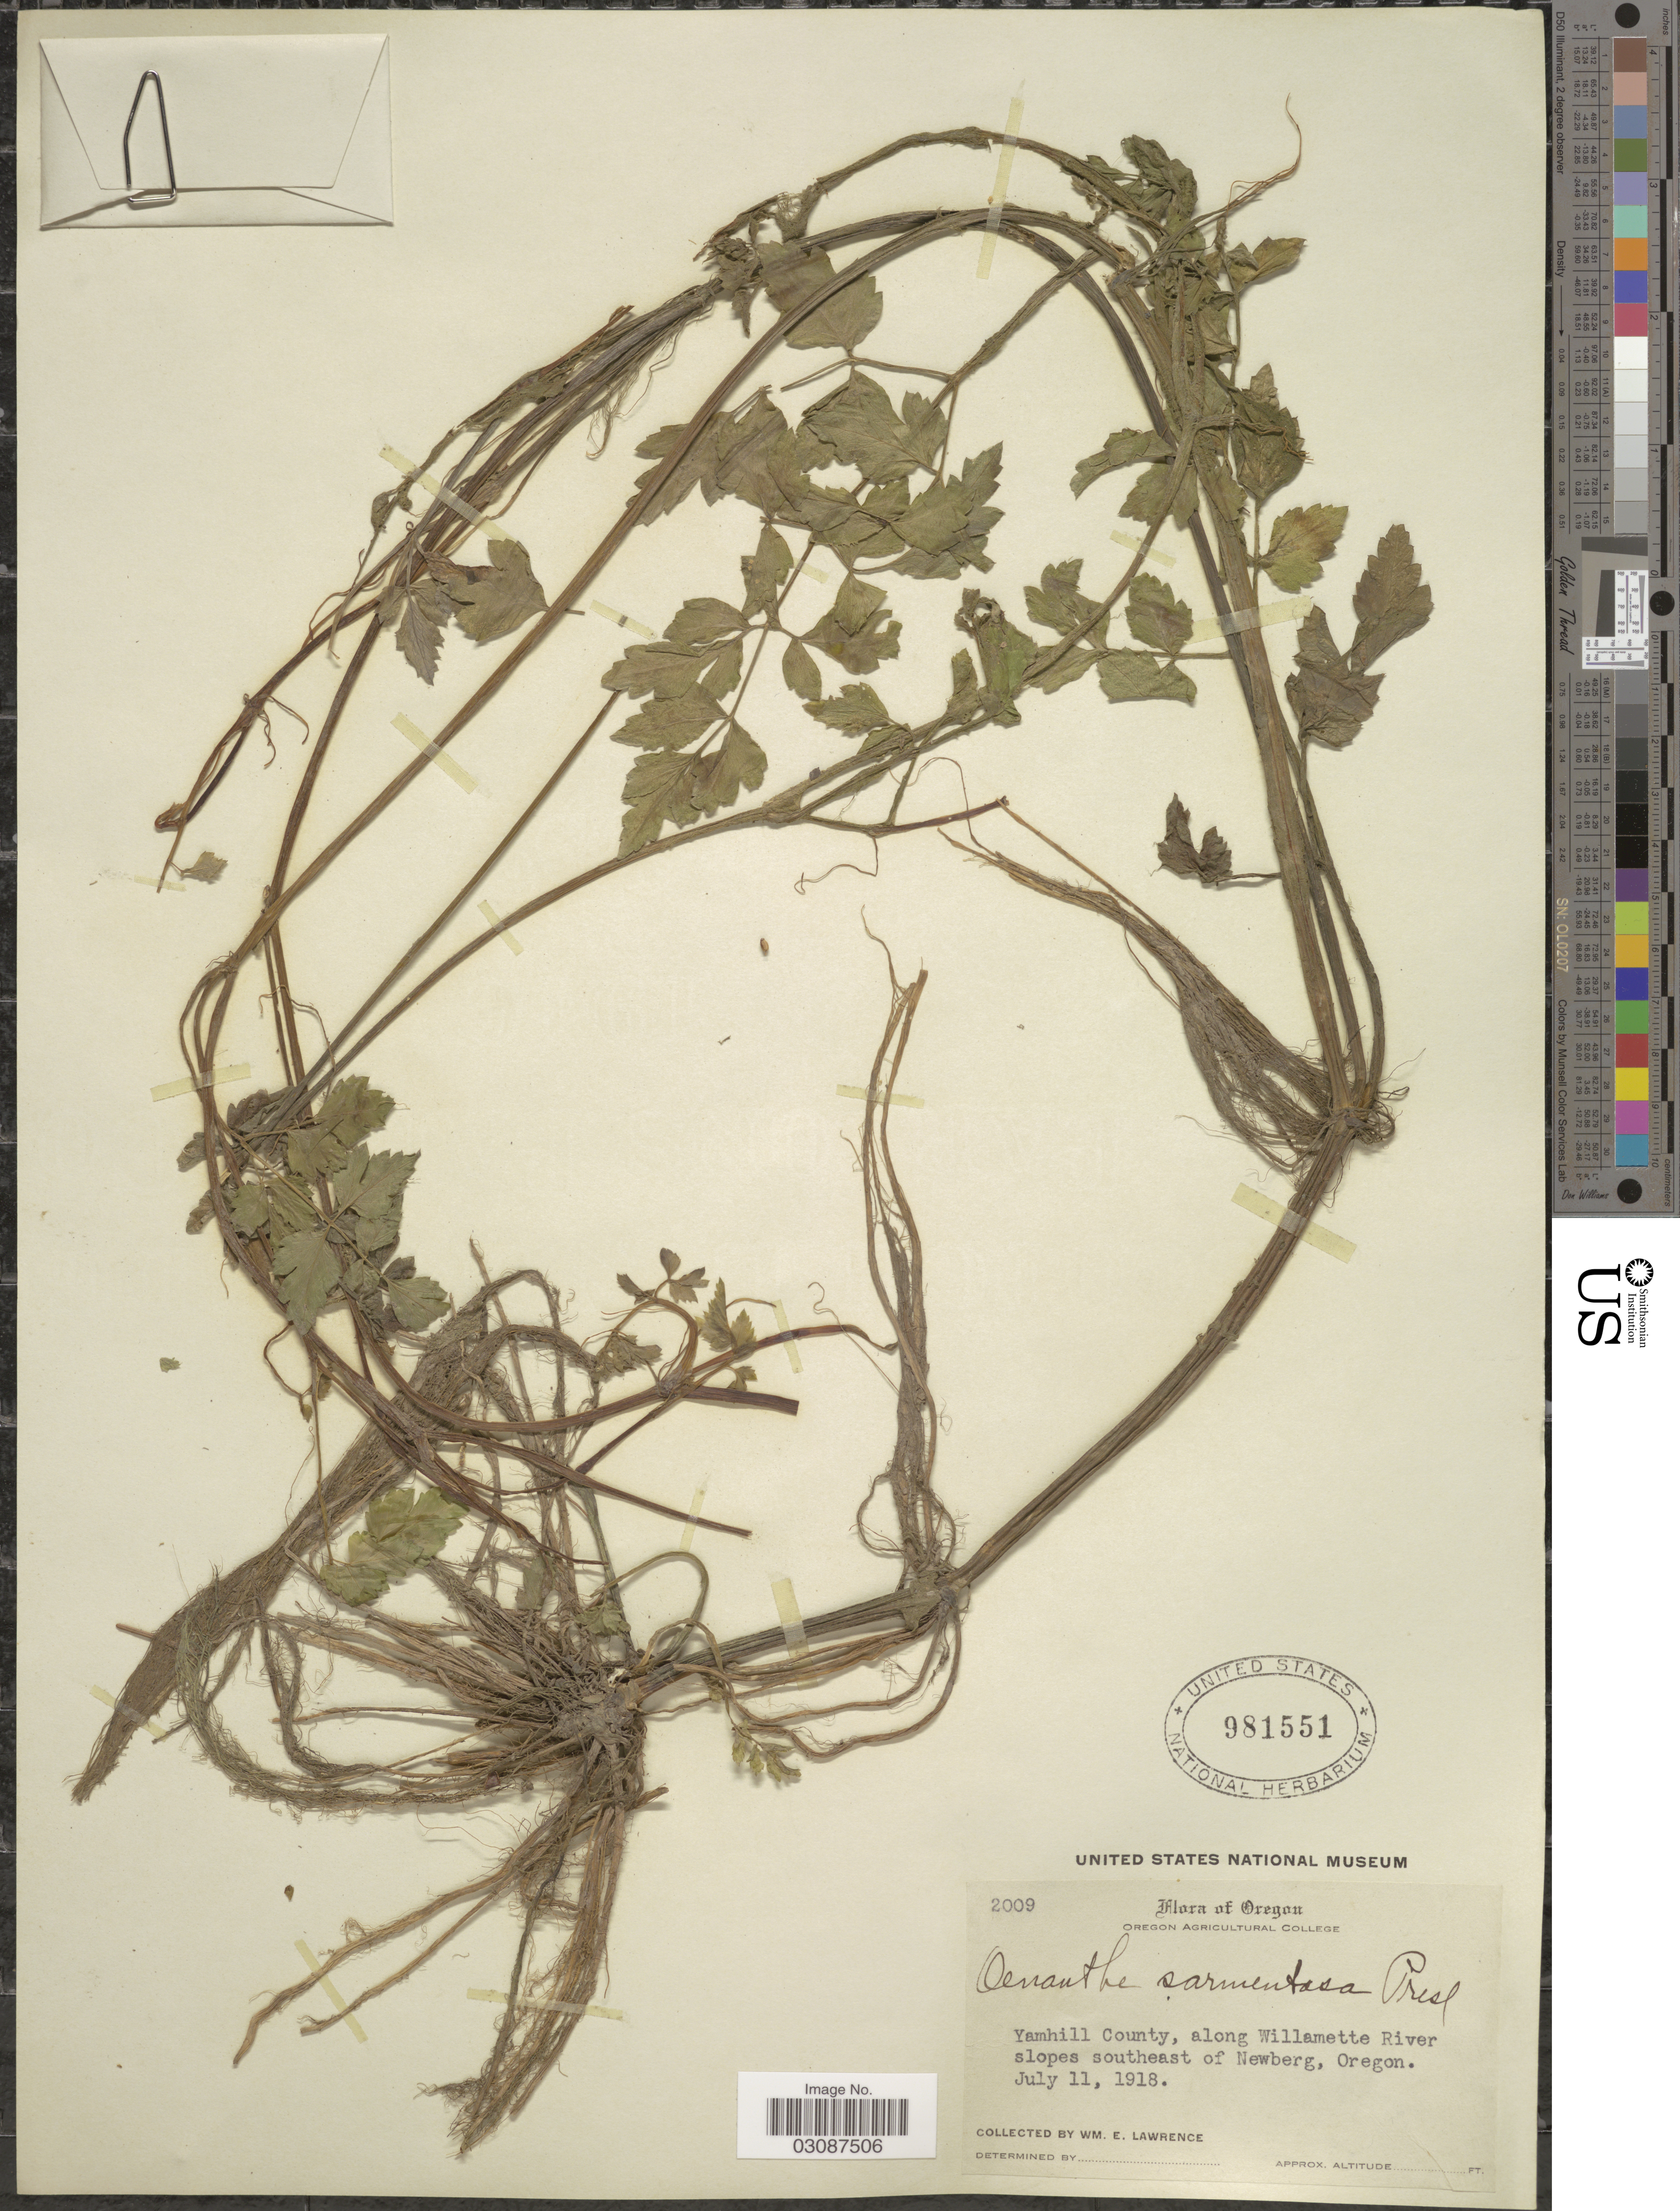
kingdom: Plantae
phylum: Tracheophyta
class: Magnoliopsida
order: Apiales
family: Apiaceae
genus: Oenanthe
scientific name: Oenanthe californica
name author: S. Watson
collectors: W. Lawrence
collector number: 2009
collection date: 1918-07-11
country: United States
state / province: Oregon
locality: Yamhill County, along Willamette River slopes southeast of Newberg.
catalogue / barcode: US 981551